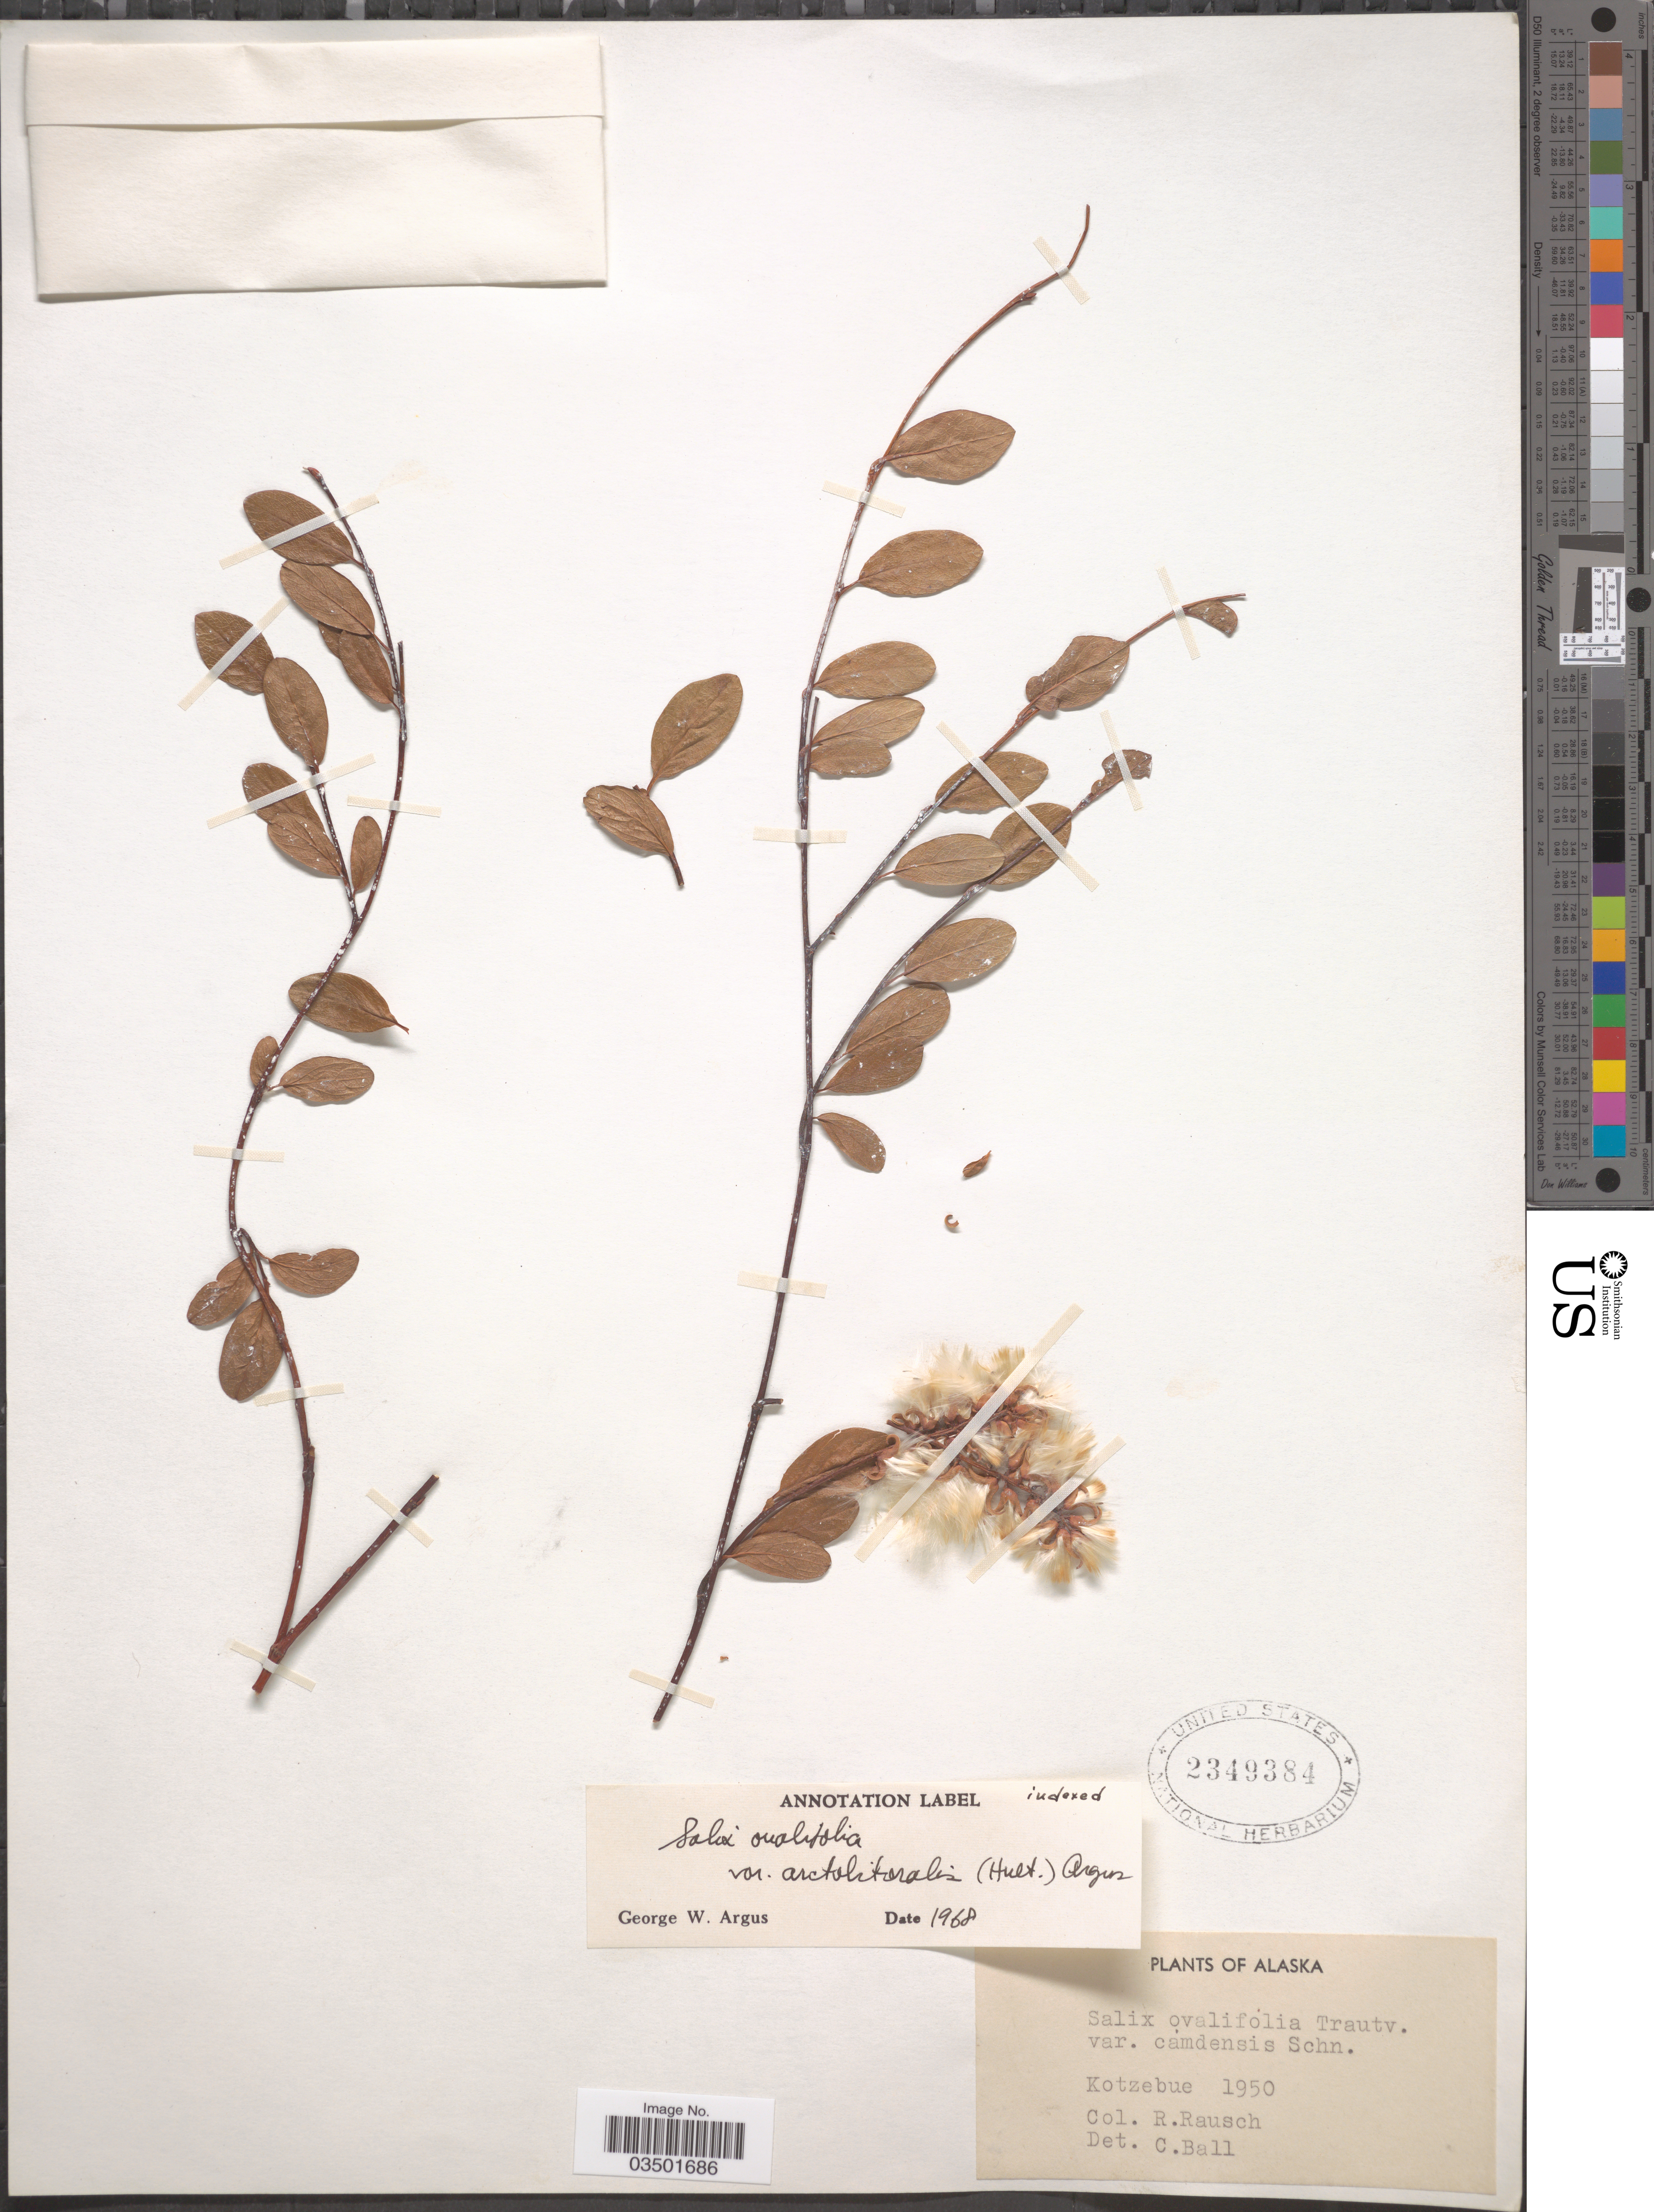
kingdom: Plantae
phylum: Tracheophyta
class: Magnoliopsida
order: Malpighiales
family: Salicaceae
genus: Salix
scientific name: Salix ovalifolia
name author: Trautv.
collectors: R. Rausch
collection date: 1950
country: United States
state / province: Alaska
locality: Kotzebue.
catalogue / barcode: US 2349384